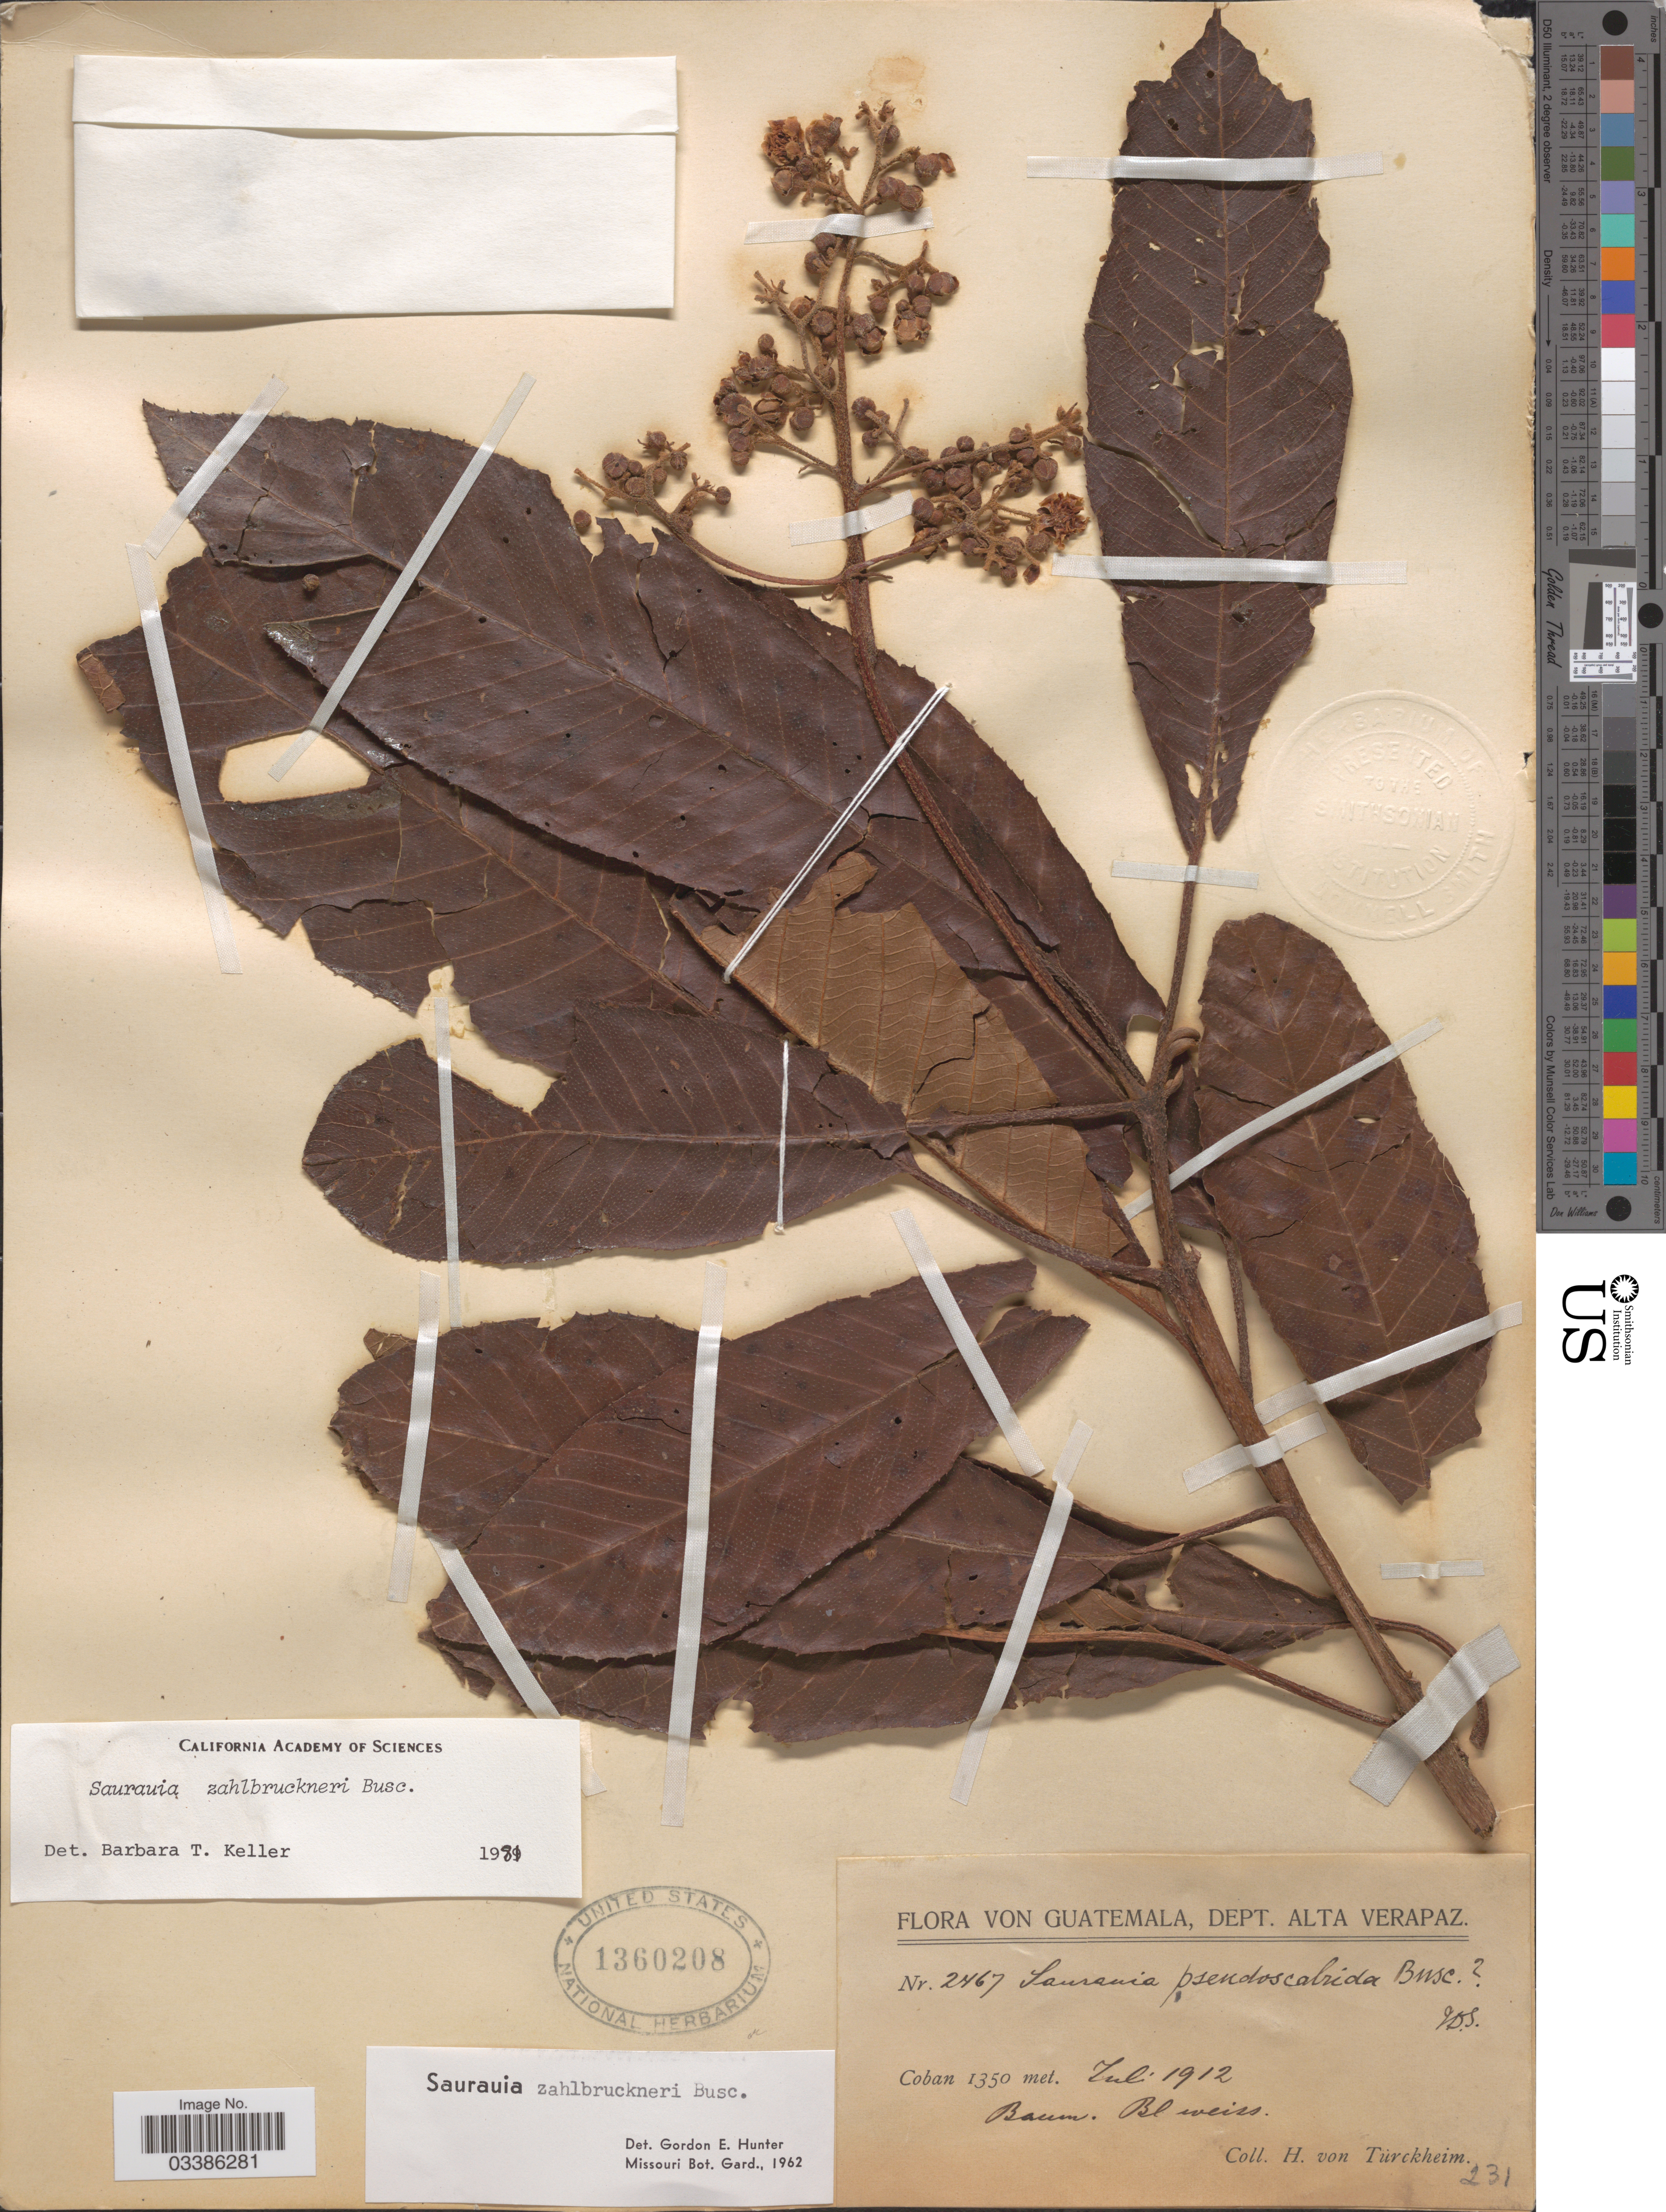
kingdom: Plantae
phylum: Tracheophyta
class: Magnoliopsida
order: Ericales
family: Actinidiaceae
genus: Saurauia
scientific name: Saurauia zahlbruckneri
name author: Buscal.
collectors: H. von Türckheim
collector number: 2467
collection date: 1912-07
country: Guatemala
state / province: Alta Verapaz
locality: Dept. Alta Verapaz. Coban.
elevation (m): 1350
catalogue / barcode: US 1360208